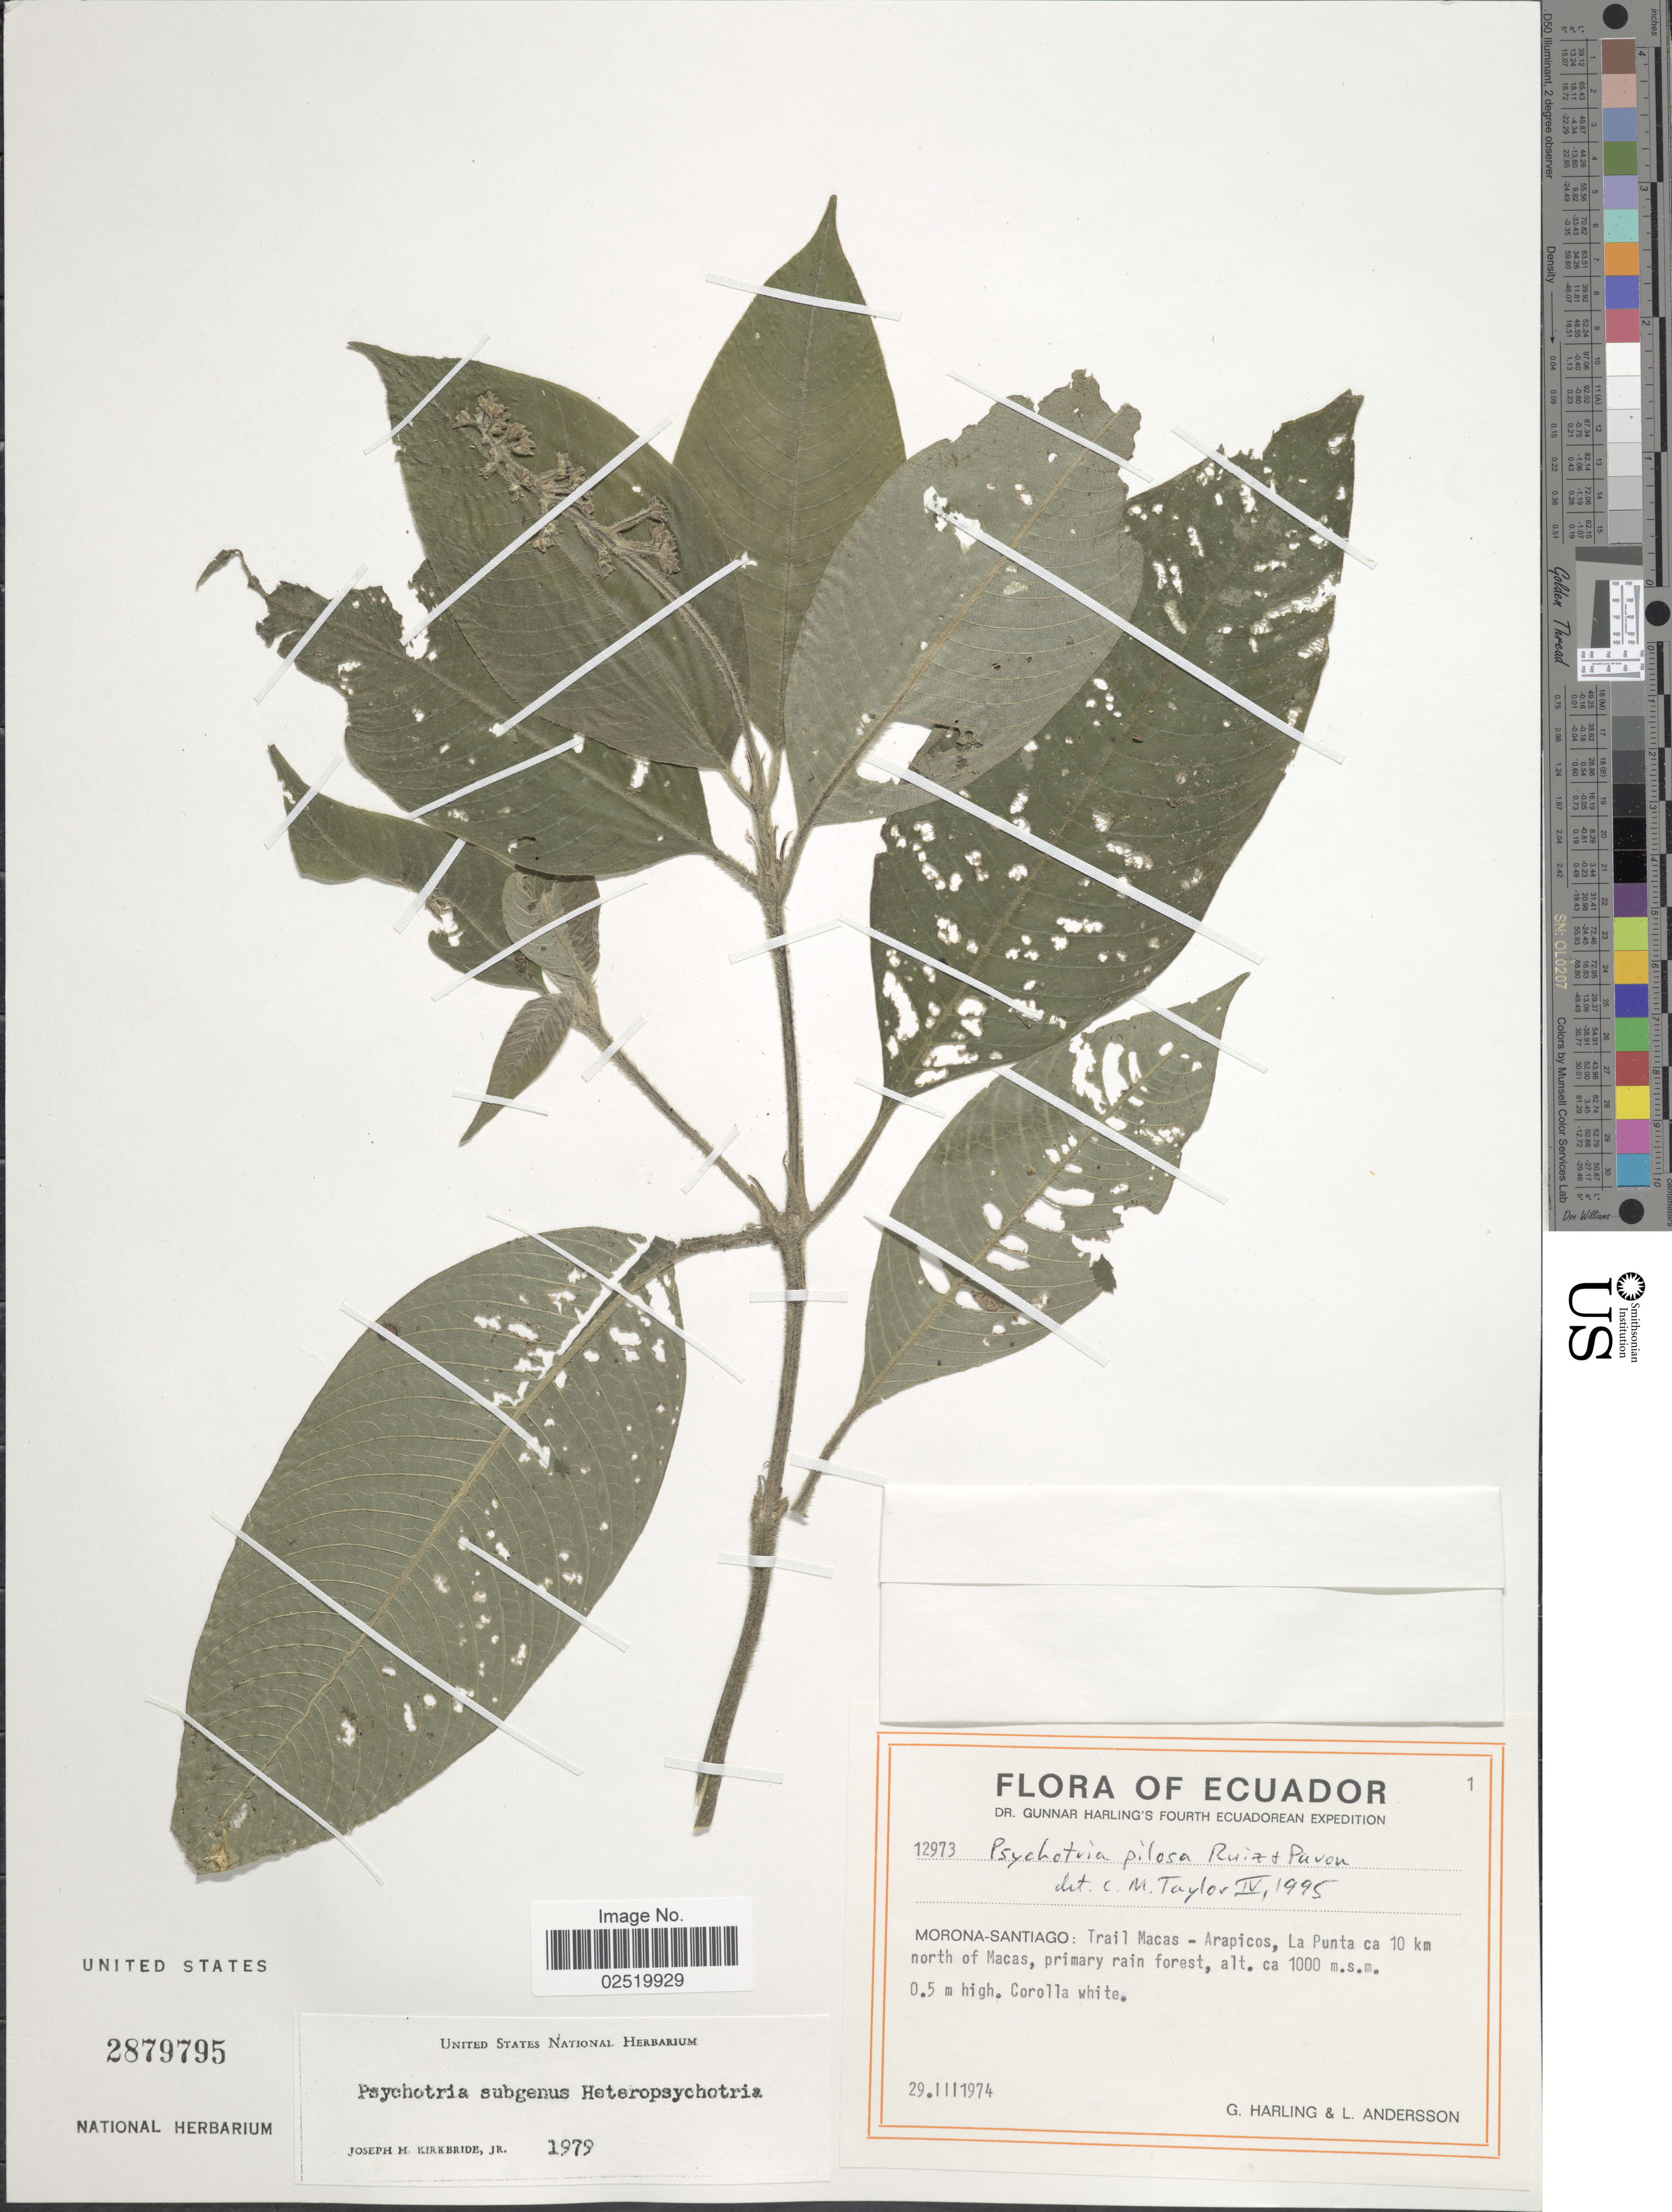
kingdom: Plantae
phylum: Tracheophyta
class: Magnoliopsida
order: Gentianales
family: Rubiaceae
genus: Psychotria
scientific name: Psychotria pilosa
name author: Ruiz & Pav.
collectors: G. Harling & L. Andersson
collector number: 12973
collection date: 1974-03-29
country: Ecuador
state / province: Morona-Santiago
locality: Trail Macas- Arapicos, La Punta ca 10 km north of Macas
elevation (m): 1000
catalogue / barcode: US 2879795